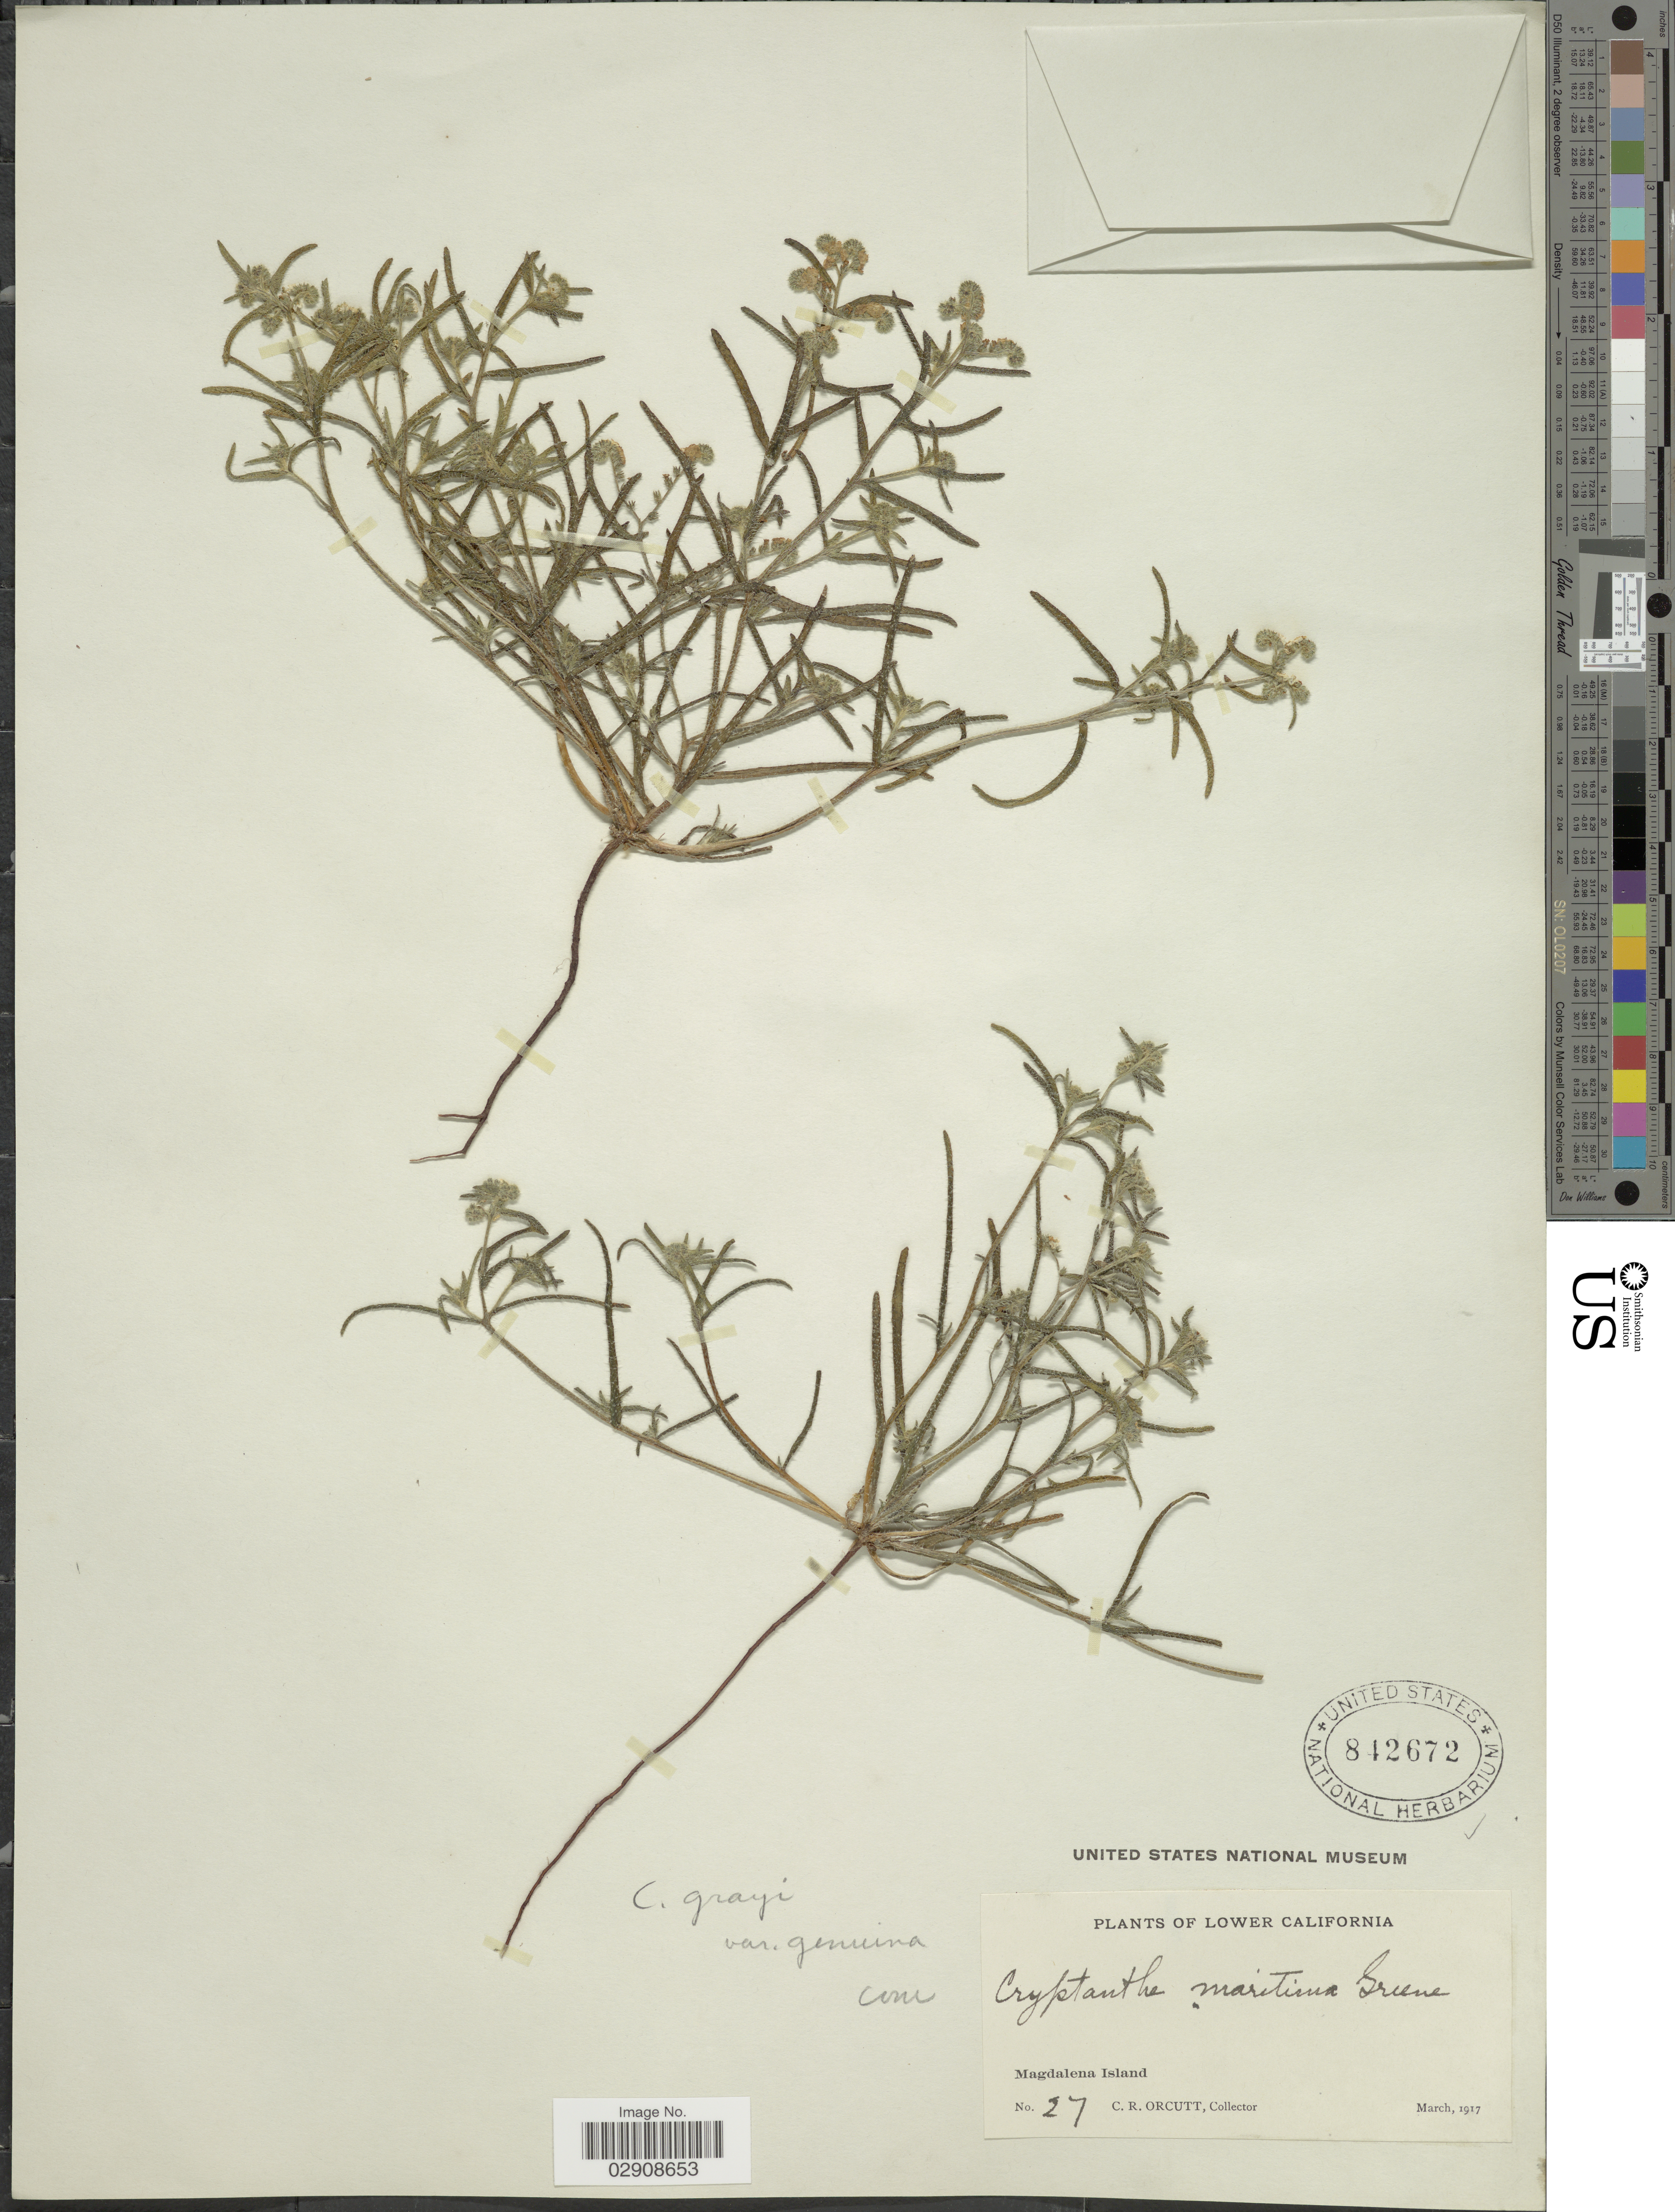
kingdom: Plantae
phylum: Tracheophyta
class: Magnoliopsida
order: Boraginales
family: Boraginaceae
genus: Cryptantha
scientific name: Cryptantha grayi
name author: (Vasey &) J.F. Macbr.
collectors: C. R. Orcutt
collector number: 27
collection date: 1917-03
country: Mexico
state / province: Baja California Sur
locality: Lower California. Magdalena Island.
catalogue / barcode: US 842672